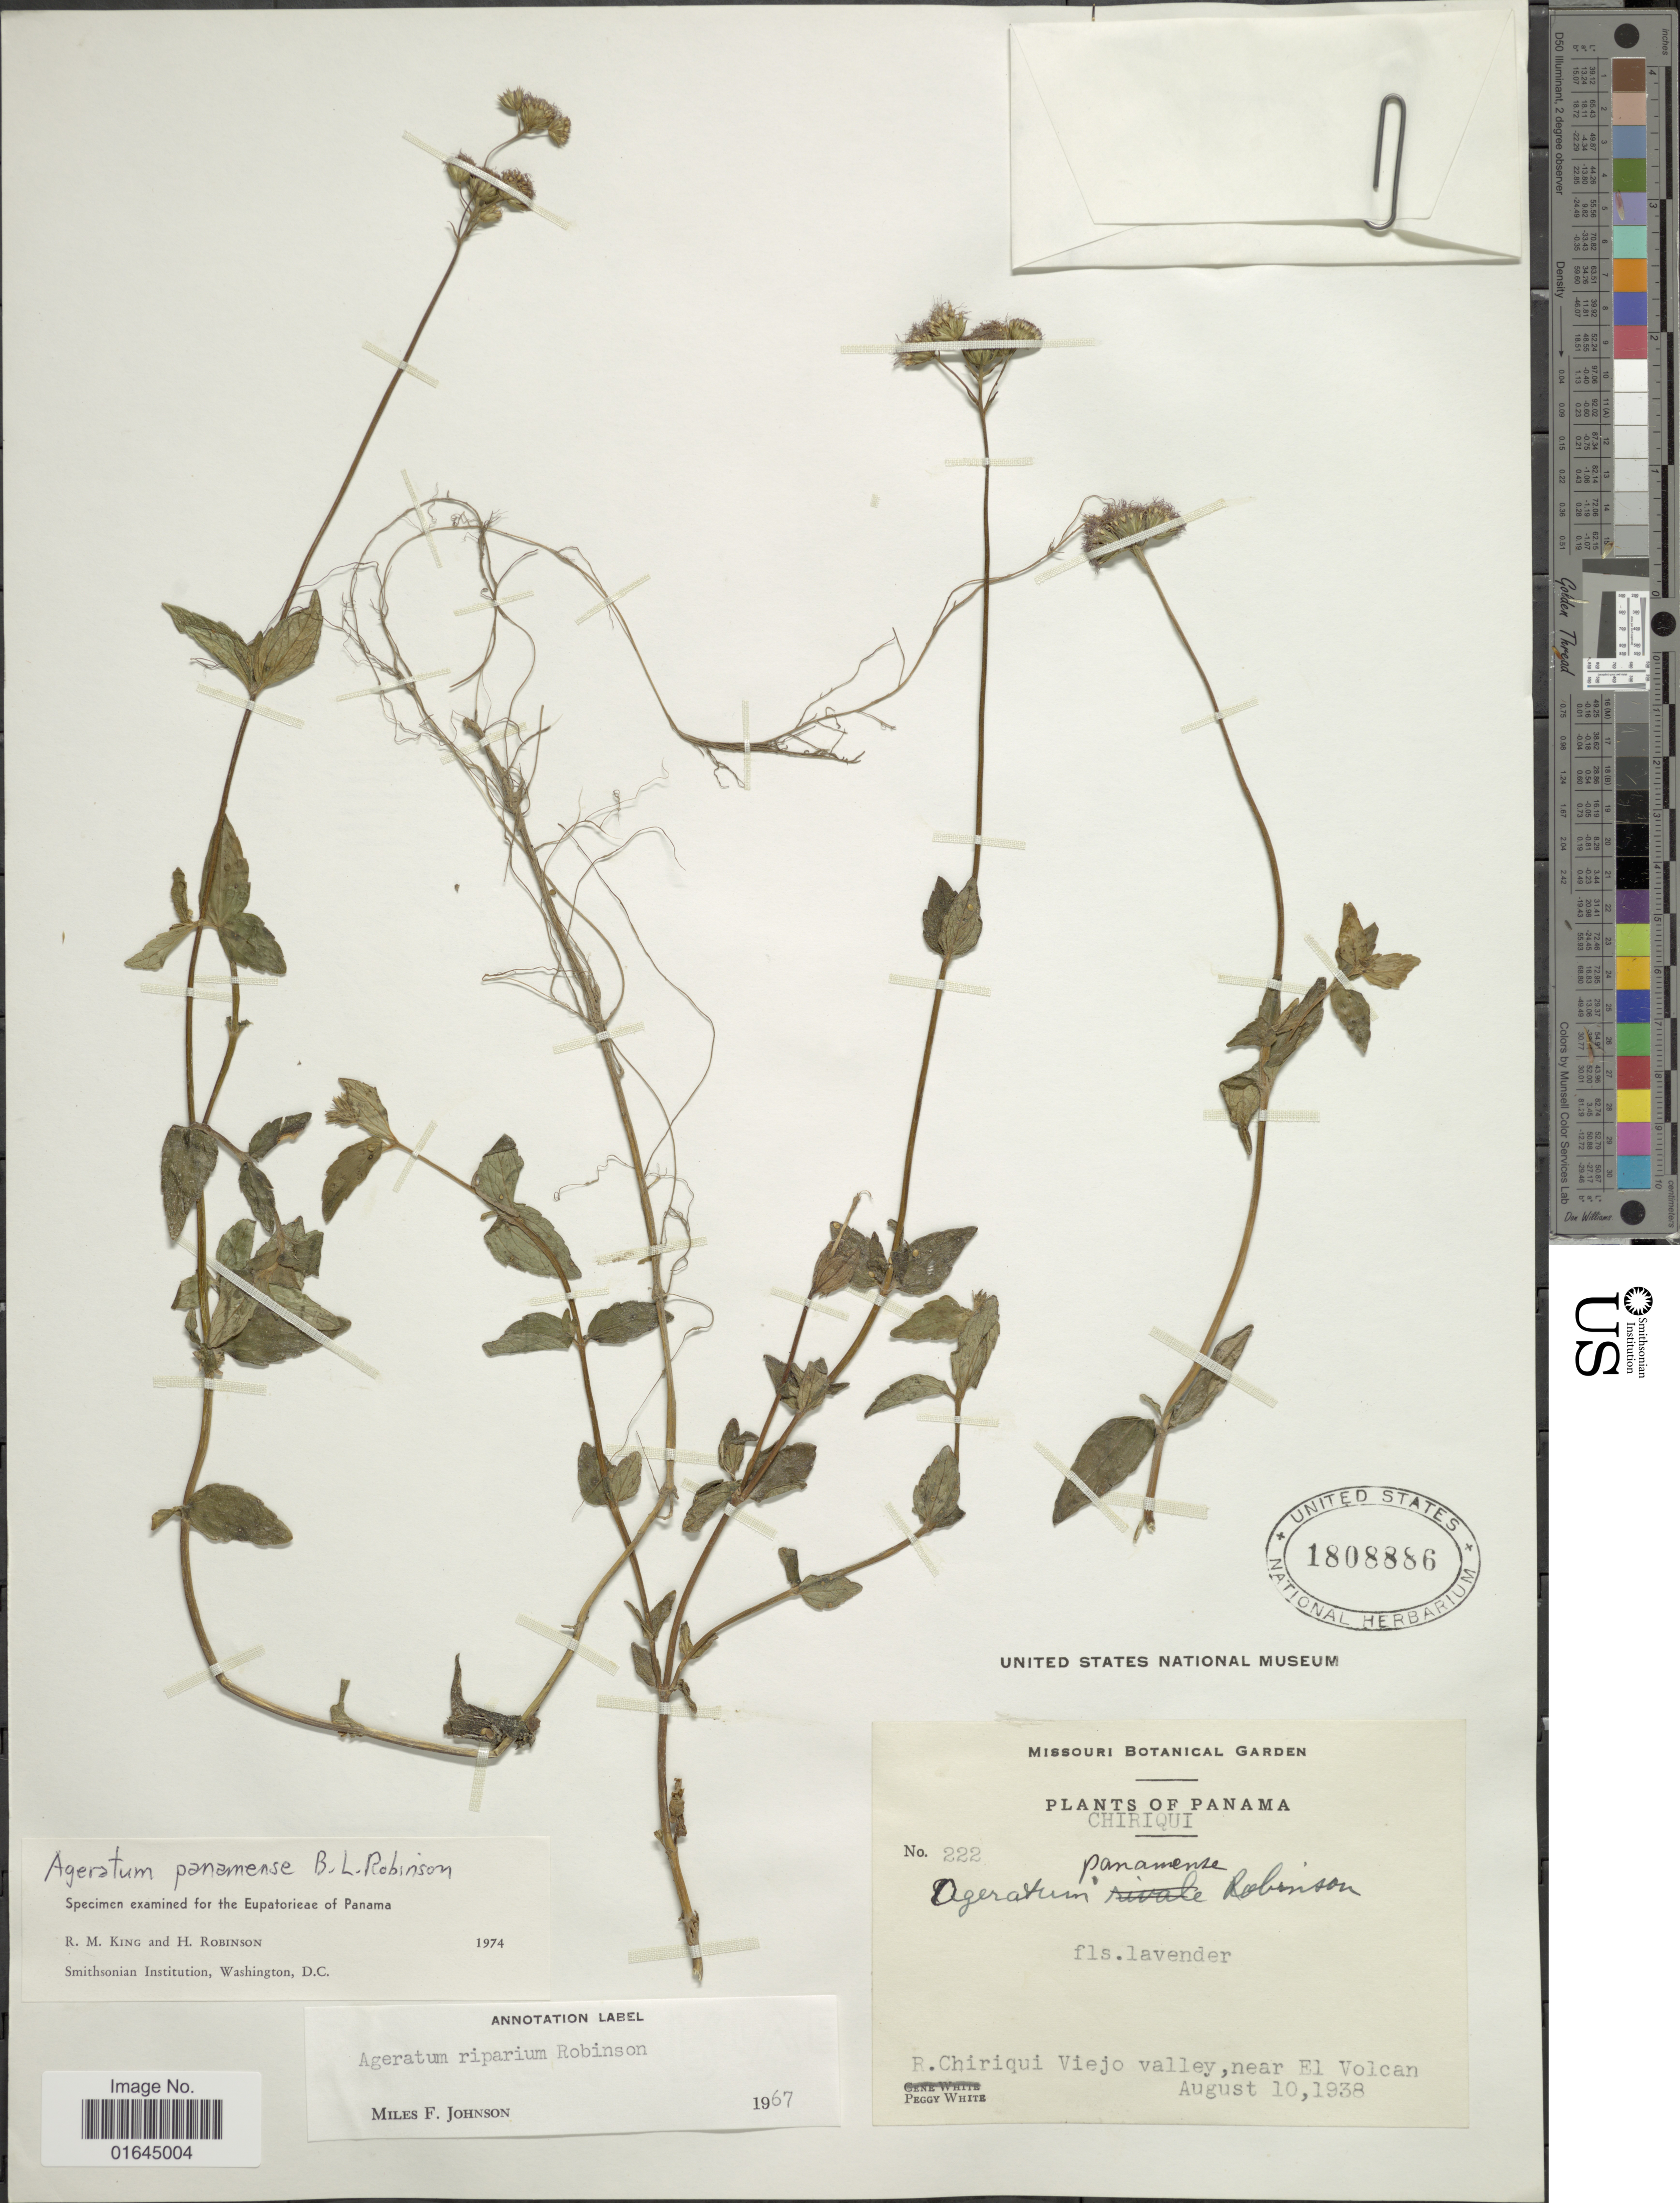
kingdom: Plantae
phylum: Tracheophyta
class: Magnoliopsida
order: Asterales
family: Asteraceae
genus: Ageratum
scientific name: Ageratum panamense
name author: B.L. Rob.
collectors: P. White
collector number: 222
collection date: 1938-08-10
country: Panama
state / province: Chiriqui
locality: R. Chiriqui Viejo valley, near El Volcan.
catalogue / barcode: US 1808886